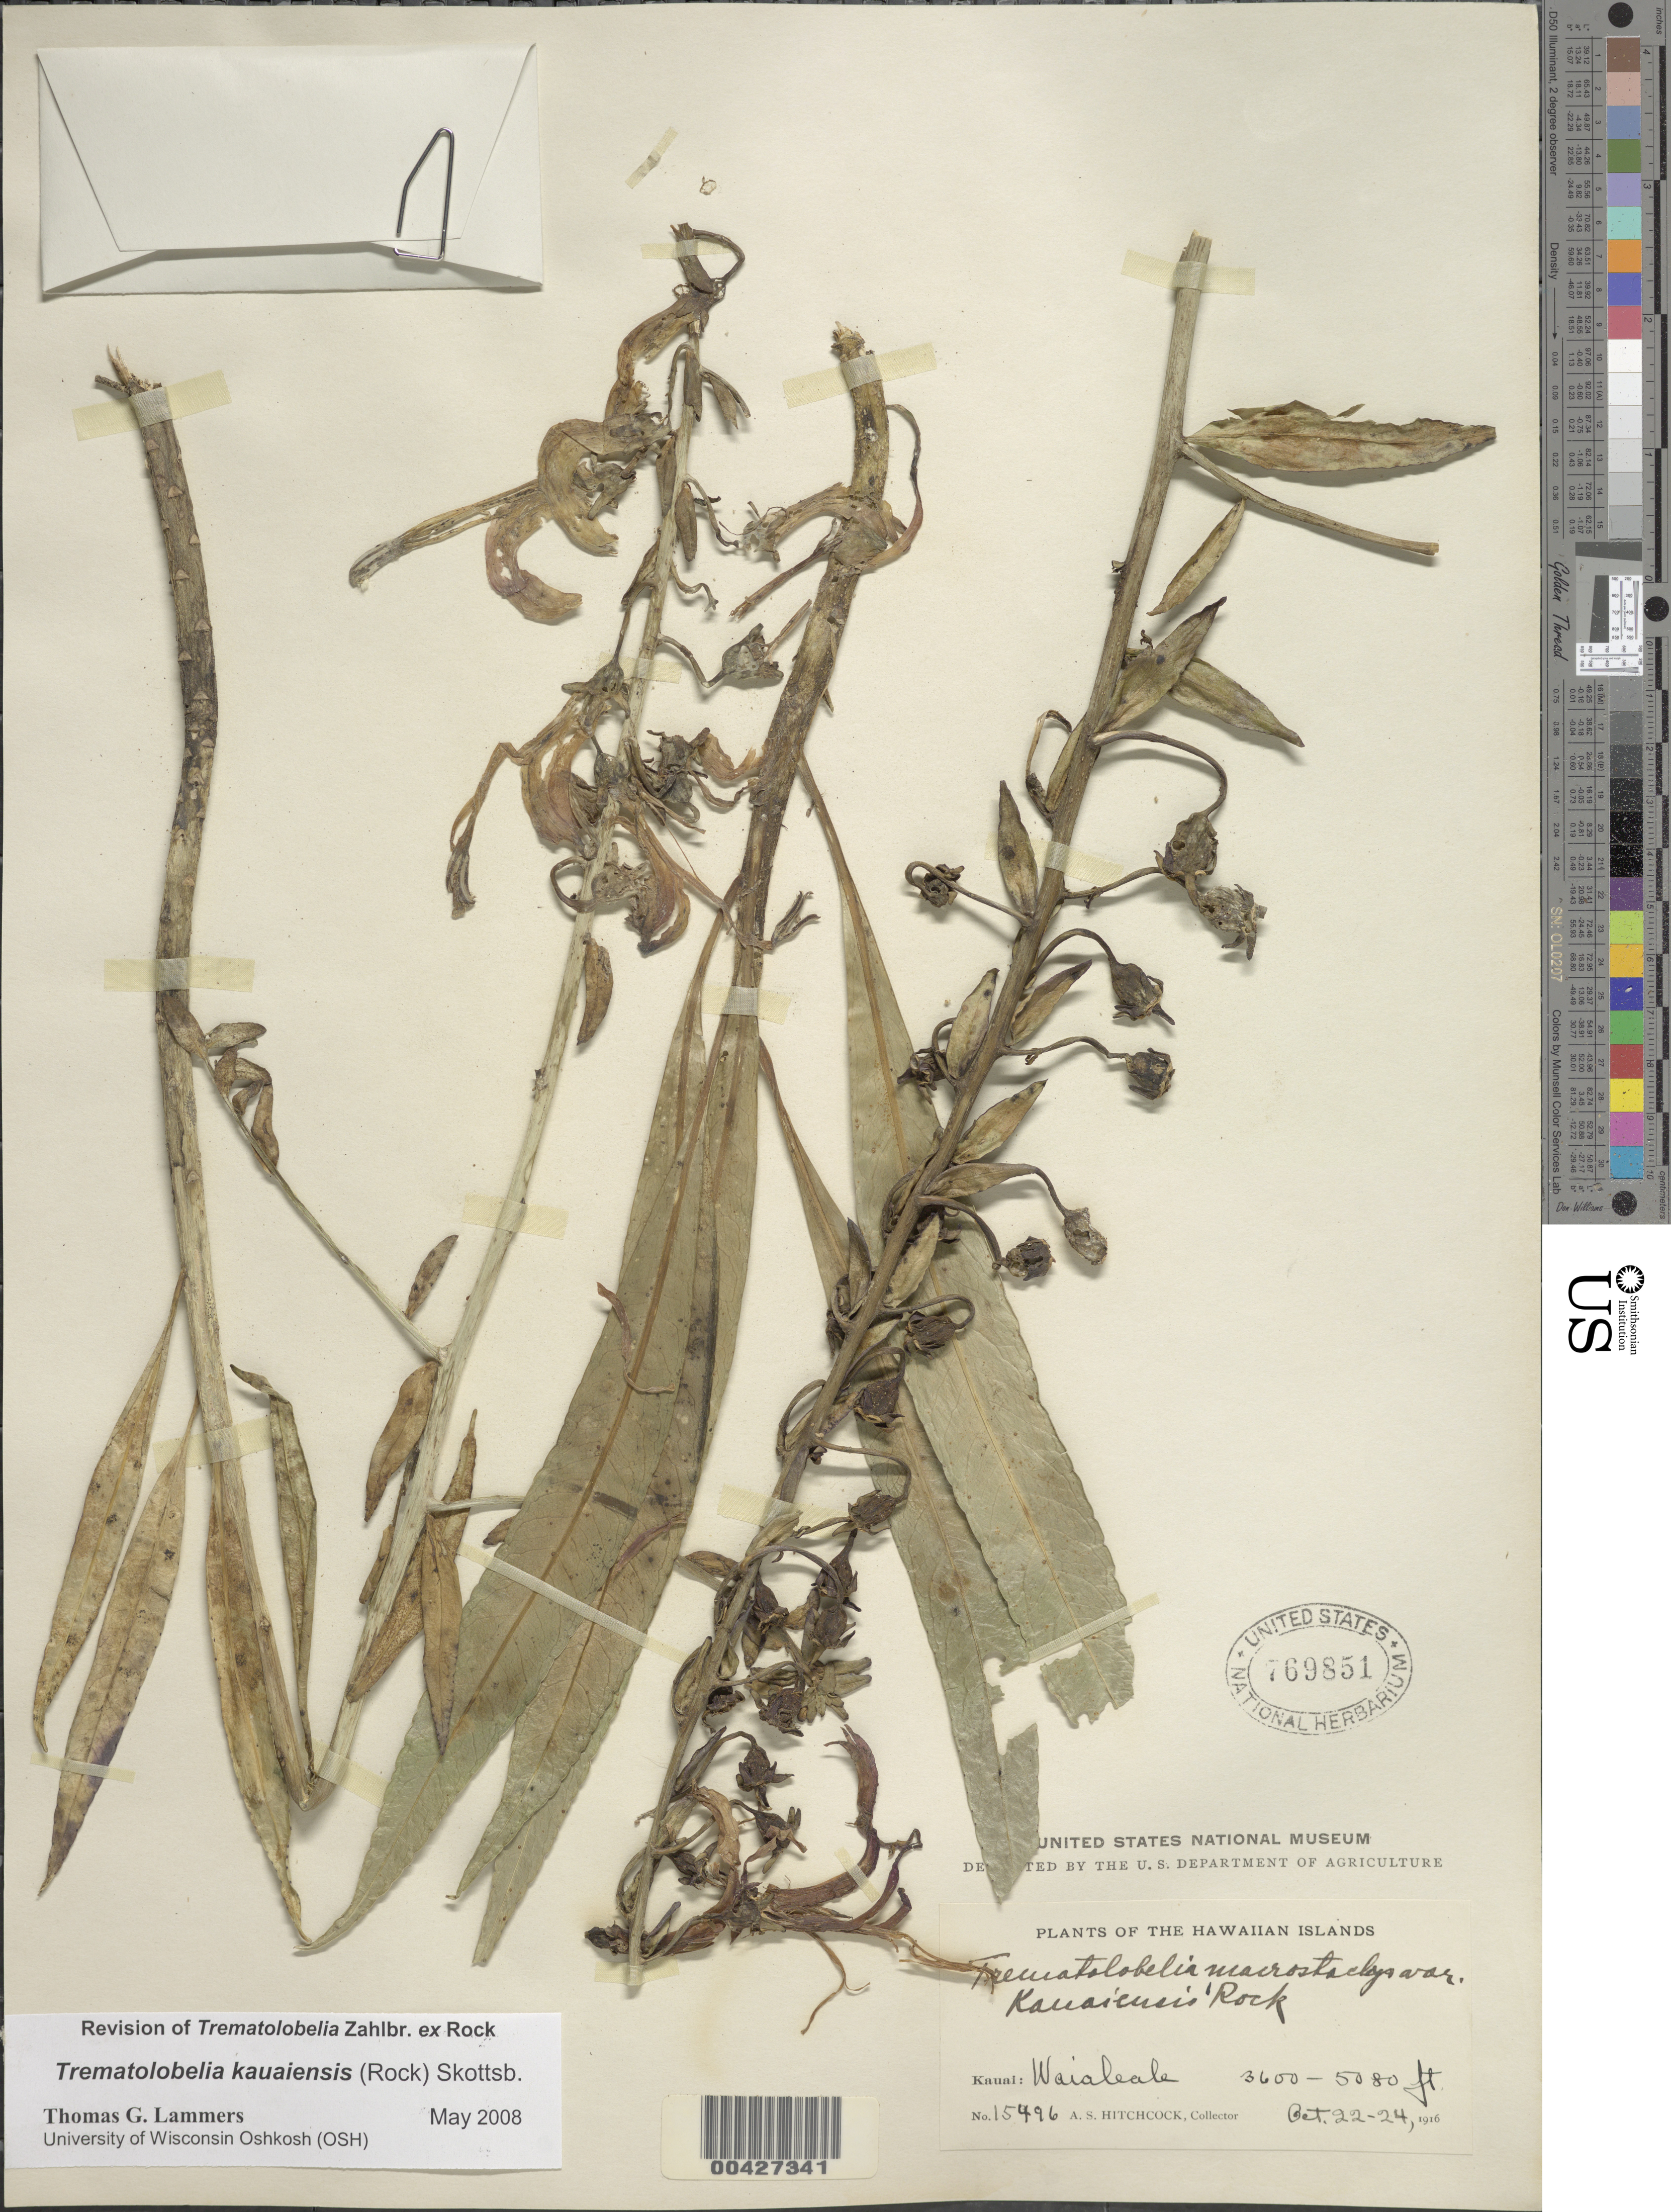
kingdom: Plantae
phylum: Tracheophyta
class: Magnoliopsida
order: Asterales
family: Campanulaceae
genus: Trematolobelia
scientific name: Trematolobelia kauaiensis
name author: (Rock) Skottsb.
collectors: A. S. Hitchcock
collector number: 15496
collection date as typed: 22 Oct 1916 to 24 Oct 1916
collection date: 1916-10-22/1916-10-24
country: United States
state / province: Hawaii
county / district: Kauai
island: Kaua'i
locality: Waialeale.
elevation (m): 1097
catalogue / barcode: US 769851